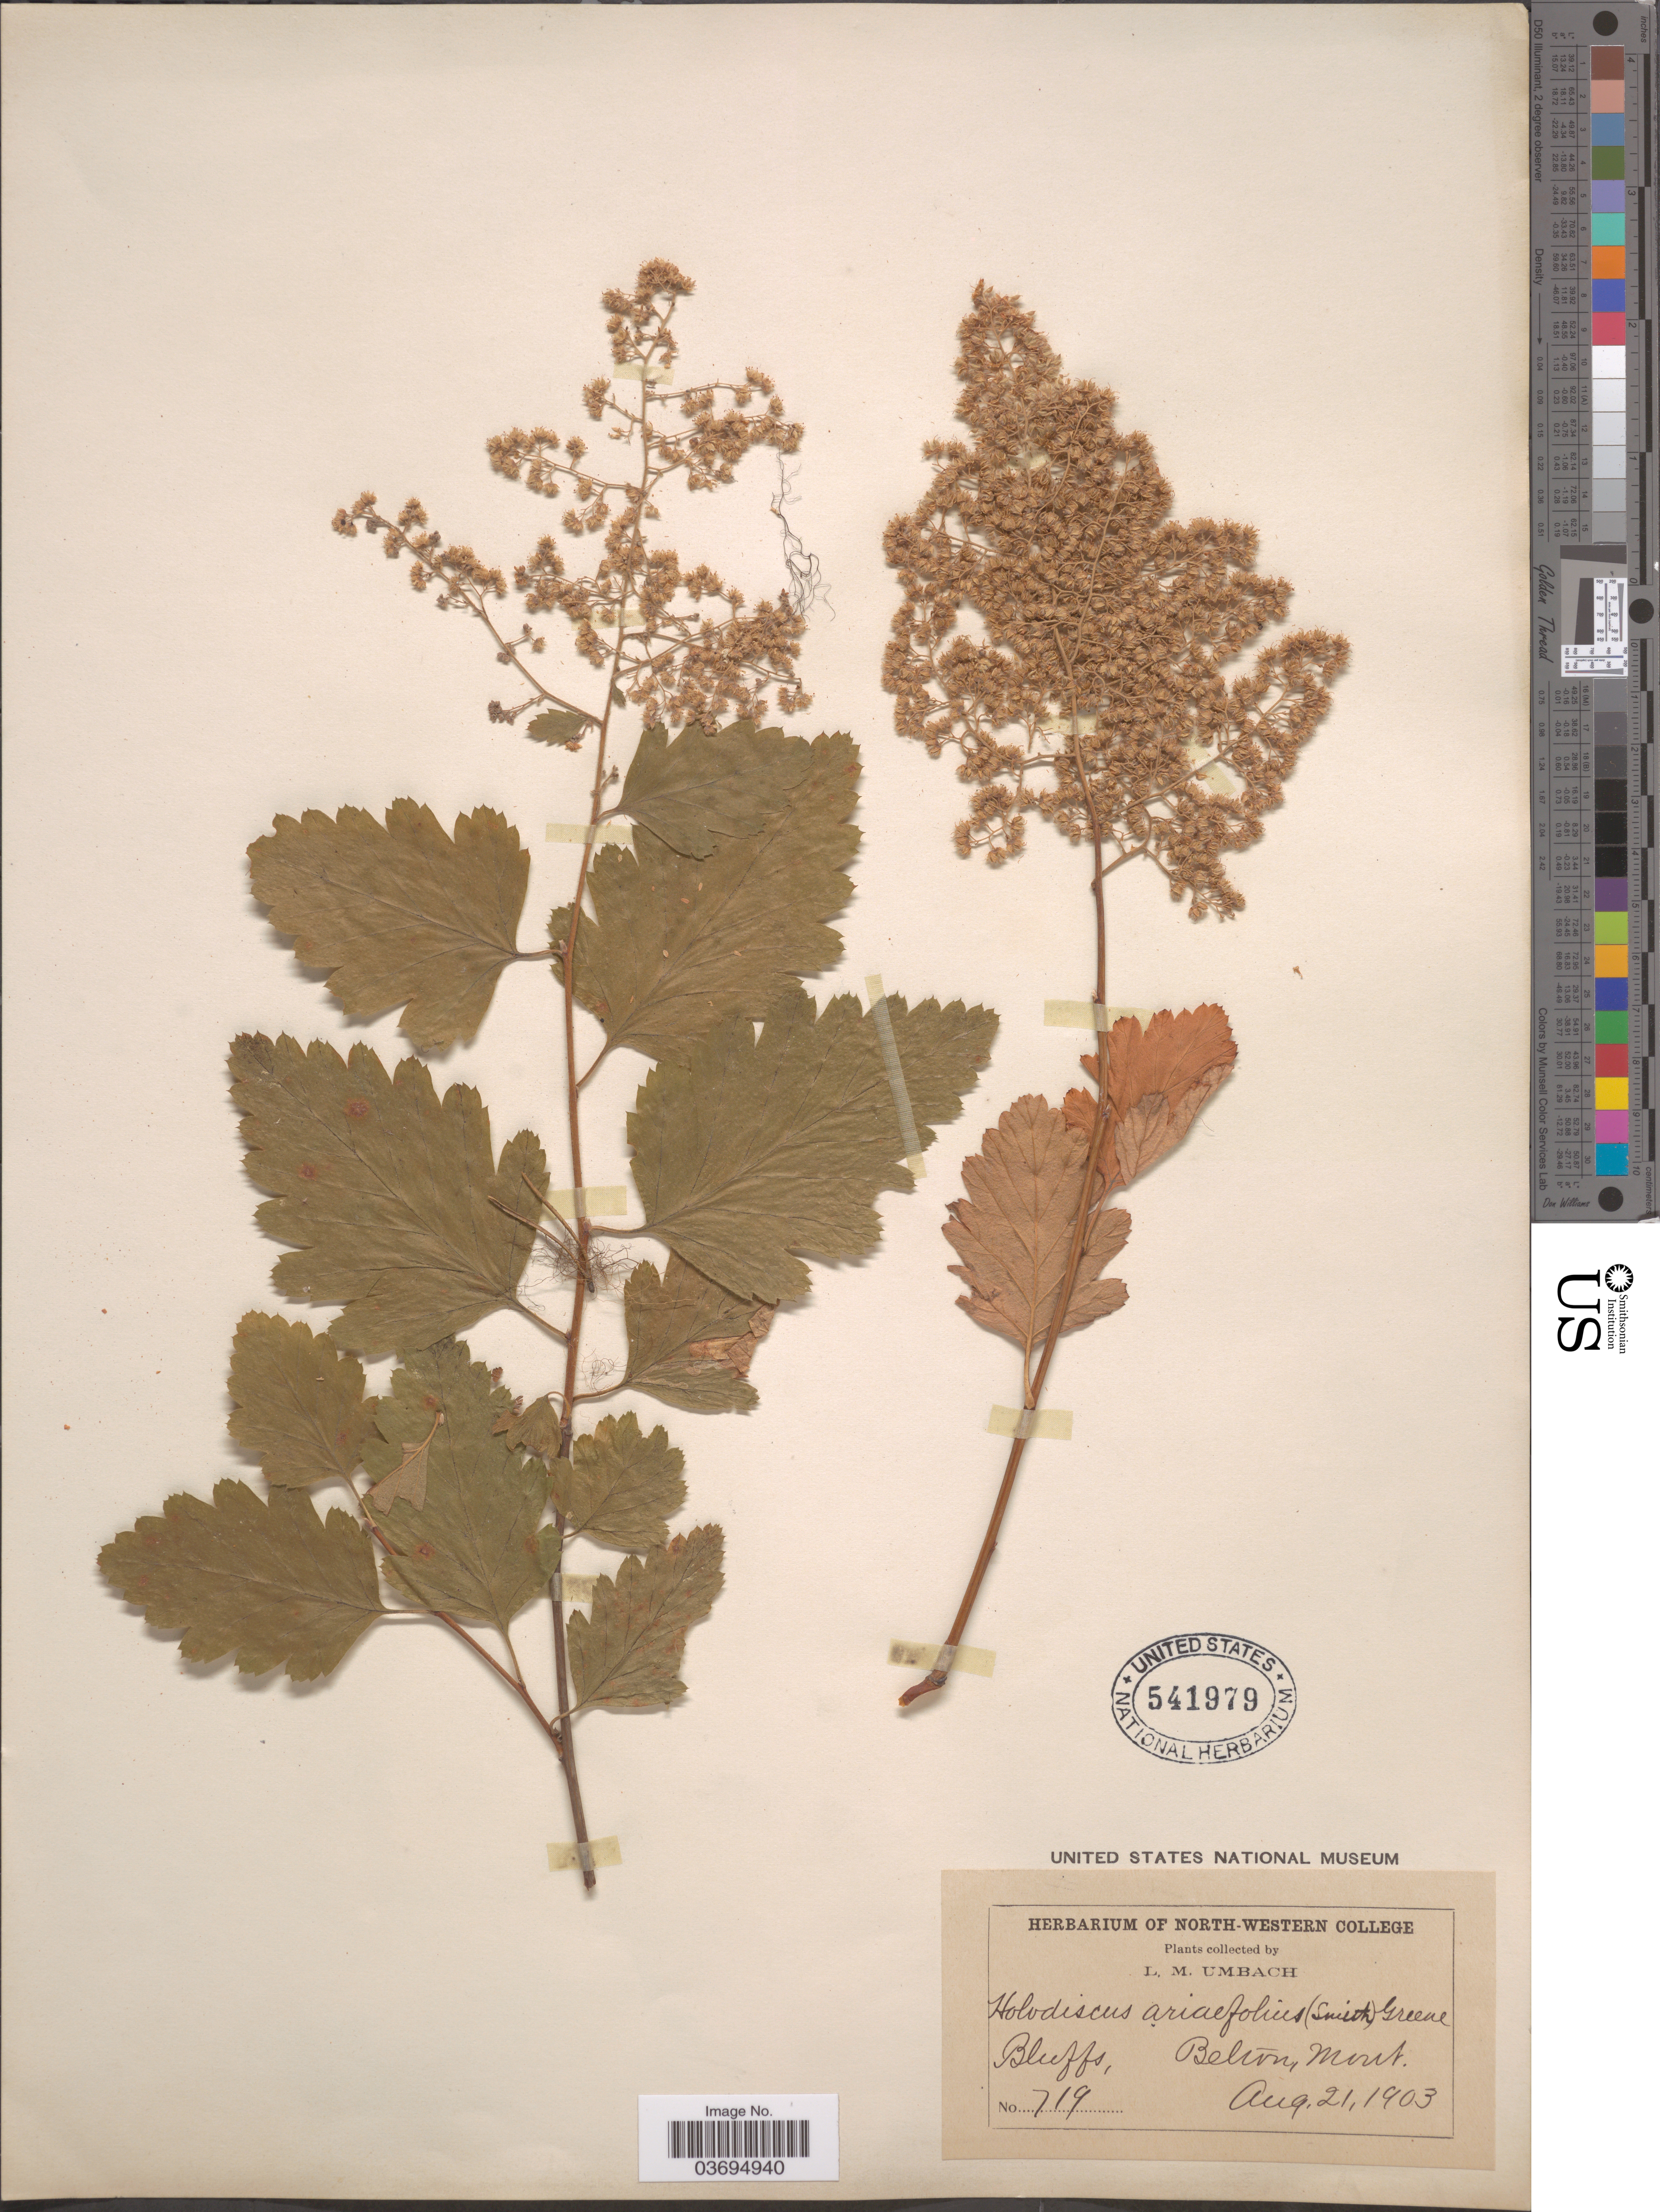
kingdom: Plantae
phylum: Tracheophyta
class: Magnoliopsida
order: Rosales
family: Rosaceae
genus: Holodiscus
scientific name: Holodiscus discolor var. discolor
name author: (Pursh) Maxim.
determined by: Strong, Mark T., (BOT), Smithsonian Institution - National Museum of Natural History (UNITED STATES)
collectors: L. M. Umbach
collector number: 719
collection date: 1903-08-21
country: United States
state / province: Montana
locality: Bluffs, Belton.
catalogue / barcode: US 541979